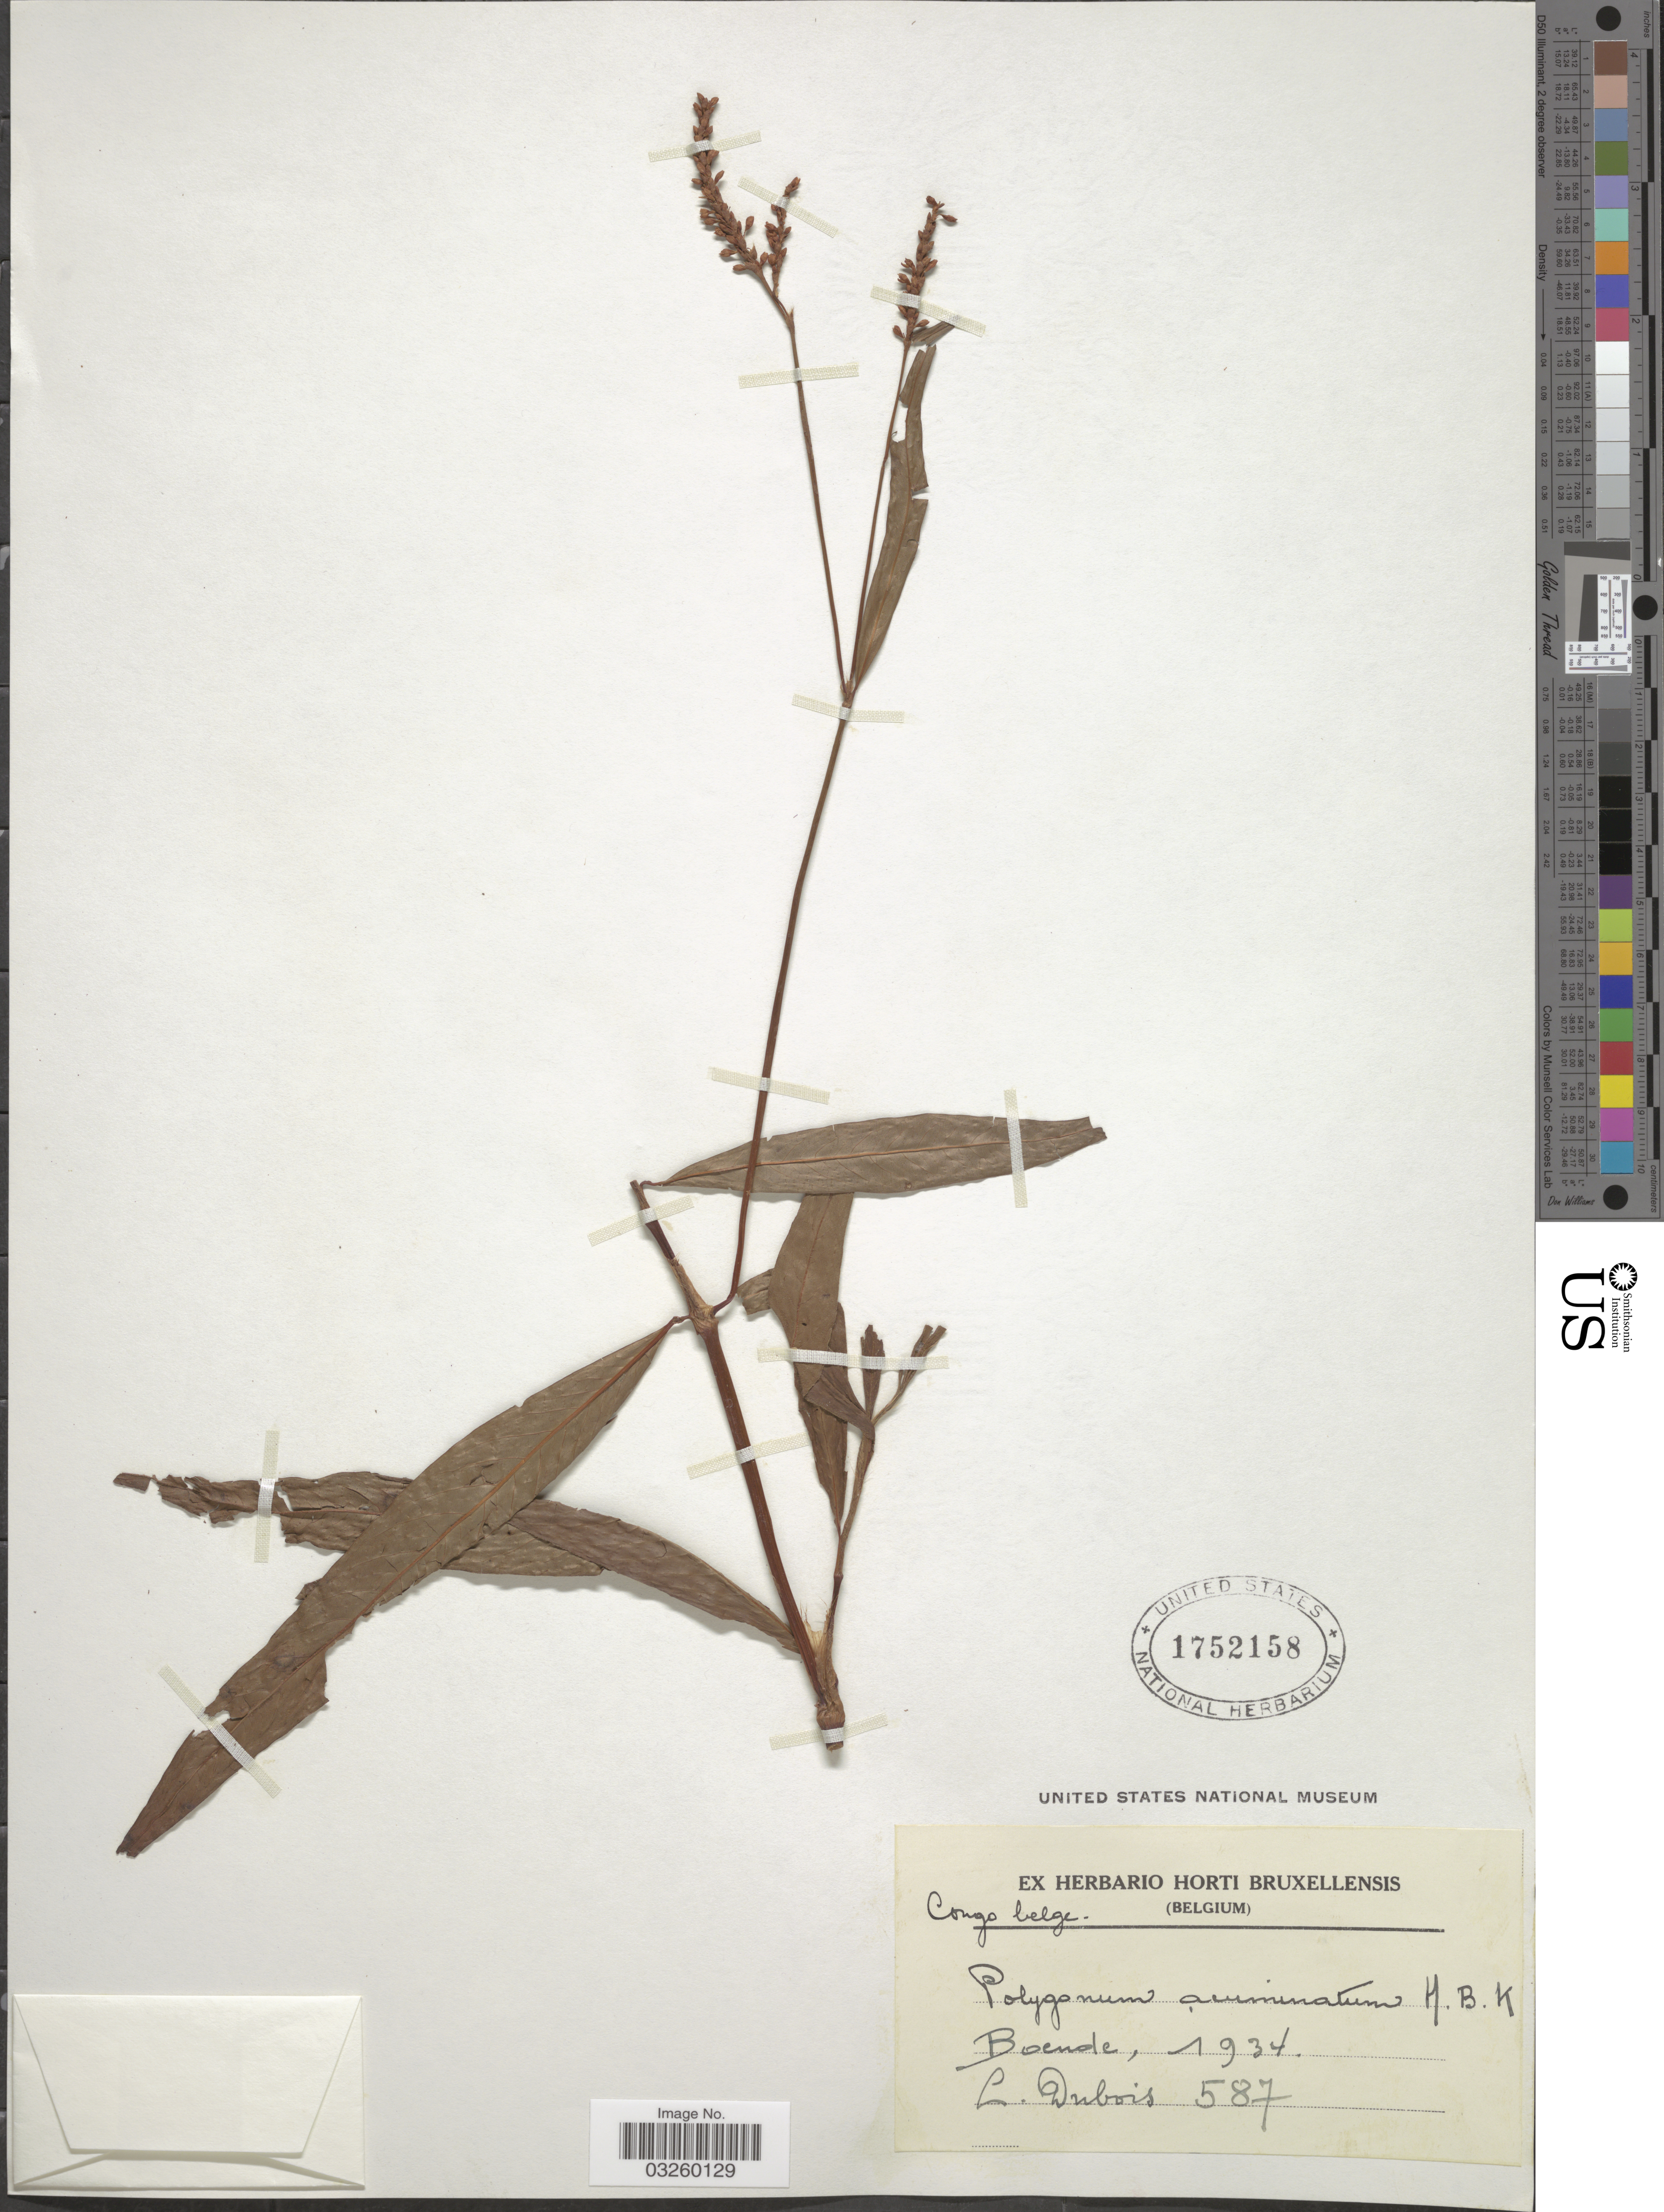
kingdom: Plantae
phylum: Tracheophyta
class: Magnoliopsida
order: Caryophyllales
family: Polygonaceae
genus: Polygonum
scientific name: Polygonum acuminatum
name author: Kunth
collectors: L. Dubois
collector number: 587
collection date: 1934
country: Congo, Democratic Republic of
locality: Congo Belge. Boende.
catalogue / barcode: US 1752158